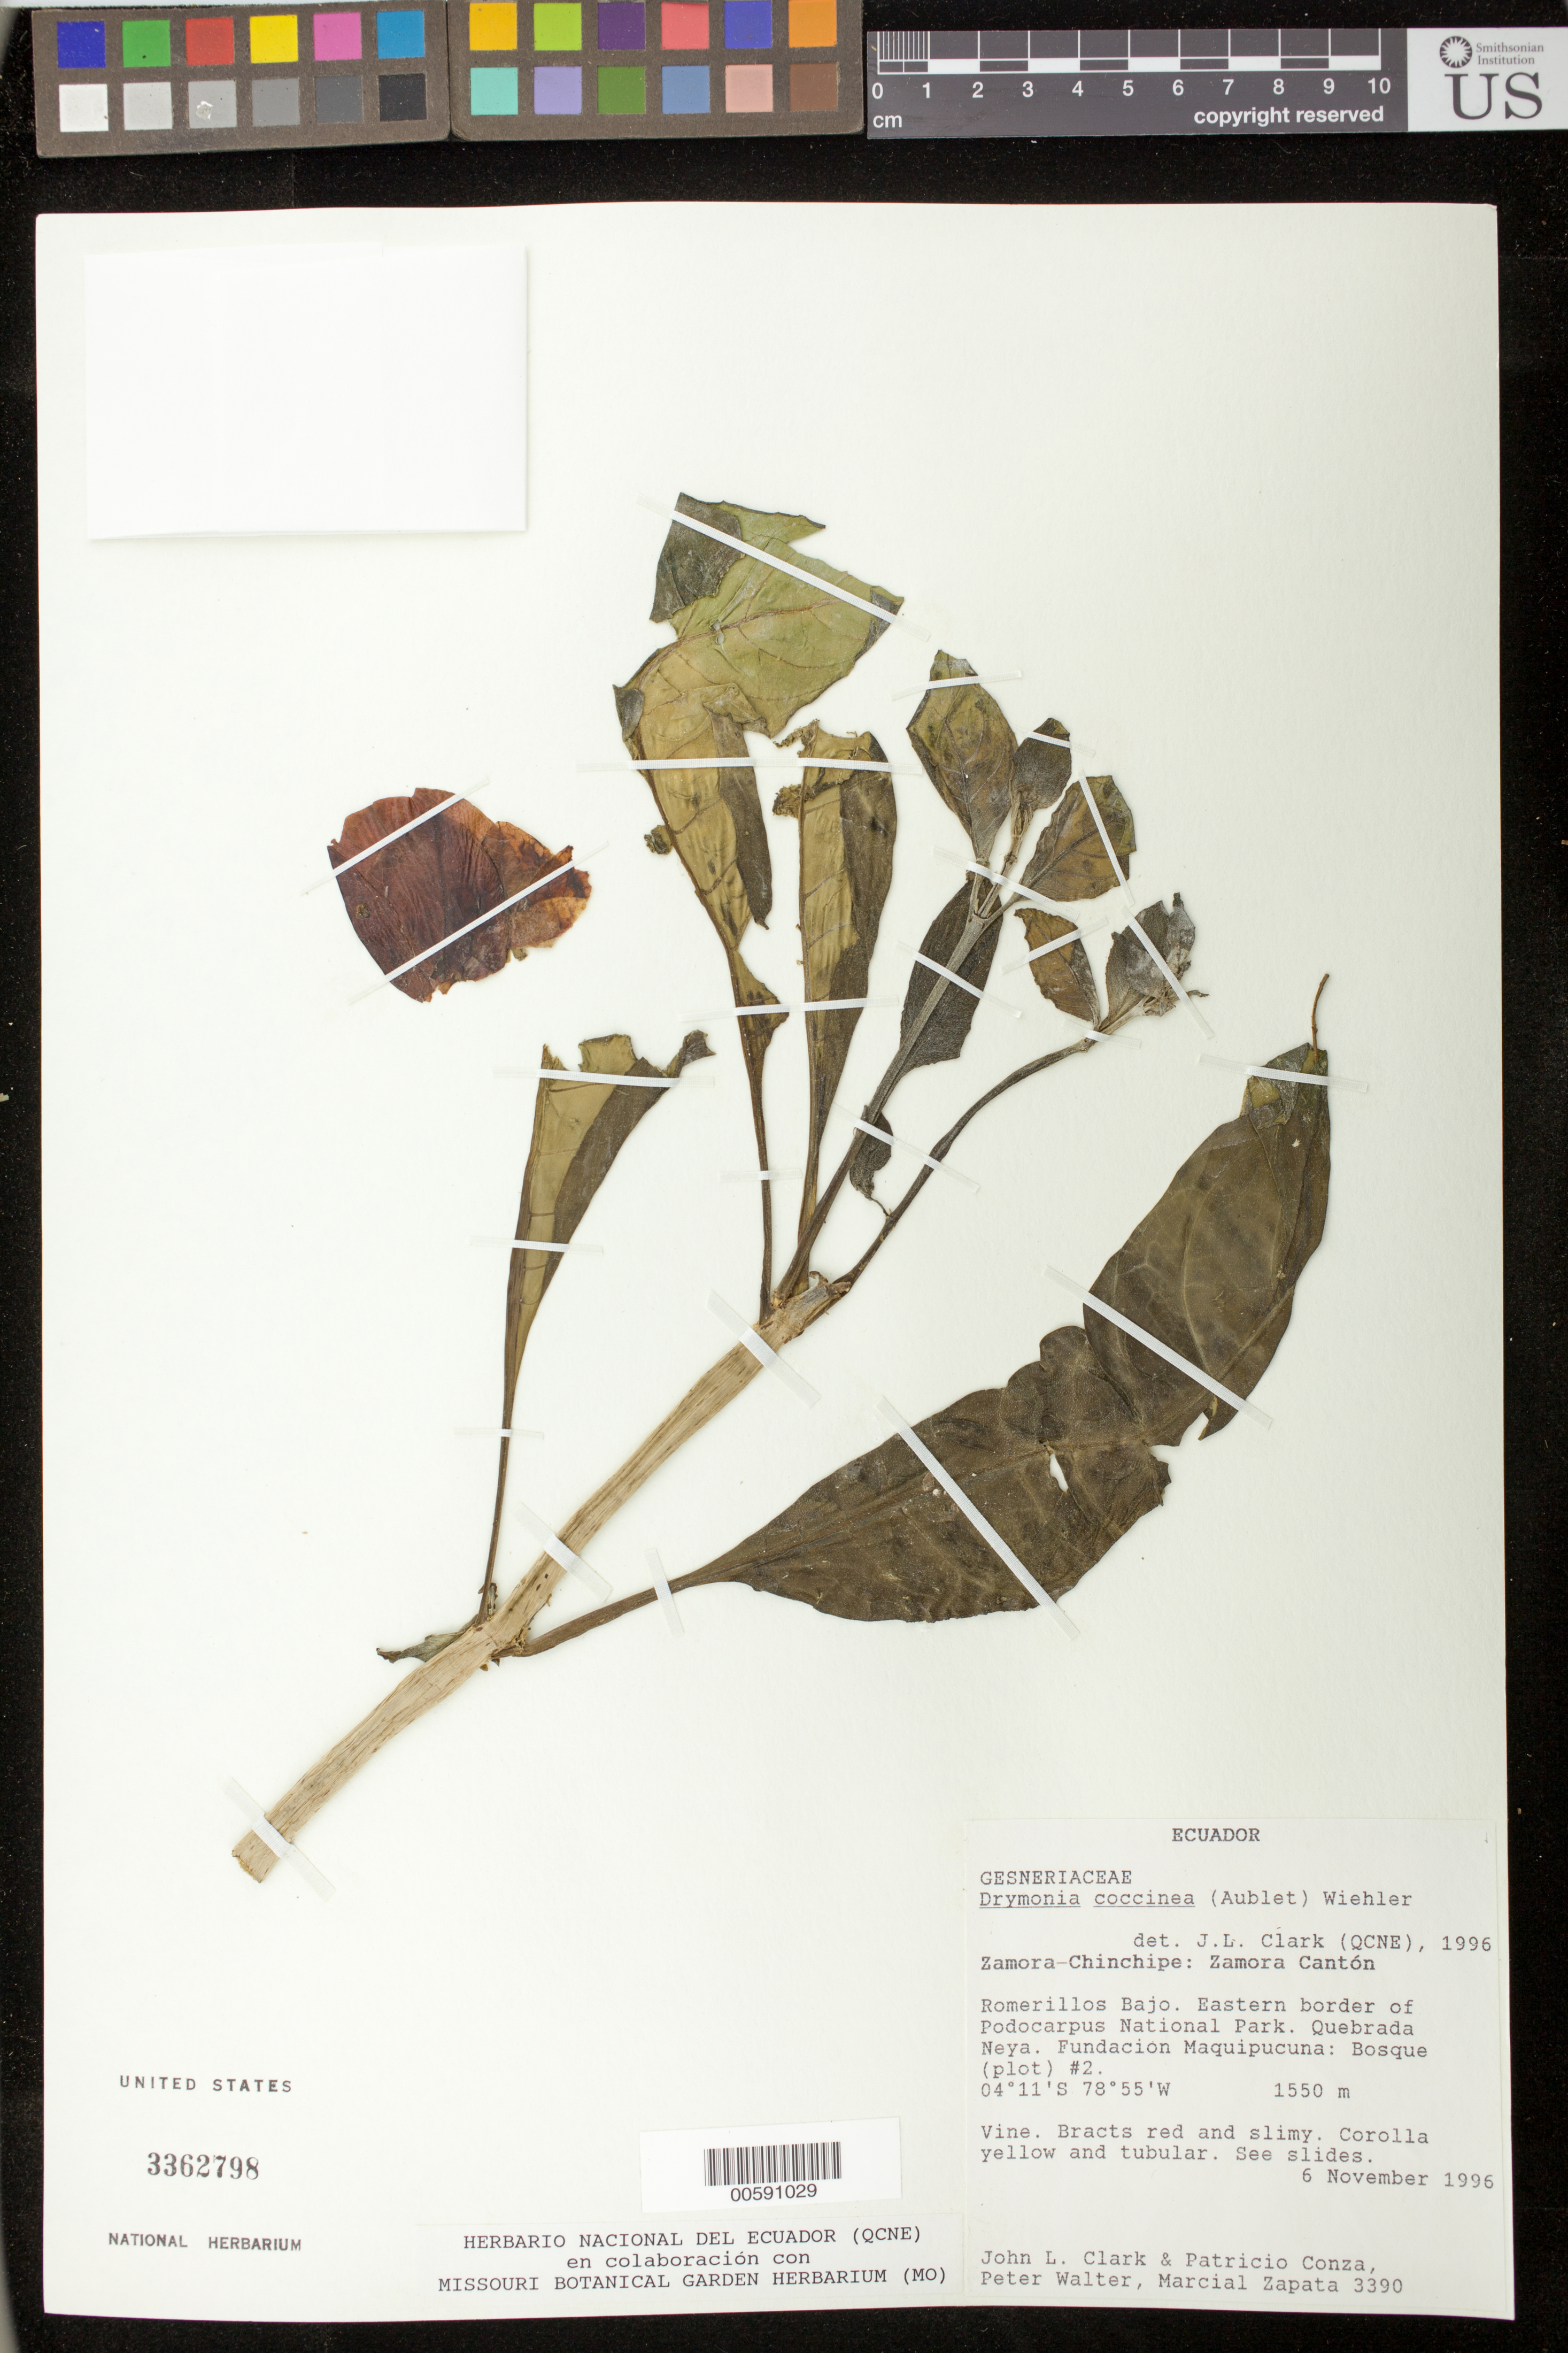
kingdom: Plantae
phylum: Tracheophyta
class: Magnoliopsida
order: Lamiales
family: Gesneriaceae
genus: Drymonia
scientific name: Drymonia coccinea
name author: (Aubl.) Wiehler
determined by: Skog, Laurence E.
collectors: J. L. Clark, P. Conza, P. Walter & M. Zapata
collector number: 3390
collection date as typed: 06 Nov 1996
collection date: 1996-11-06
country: Ecuador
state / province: Zamora-Chinchipe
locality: Zamora Cantón. Romerillos Bajo, eastern border of Podocarpus National Park, Quebrada Neya. Fundacion Maquipucuna: Bosque (plot) #2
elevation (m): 1550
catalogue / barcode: US 3362798